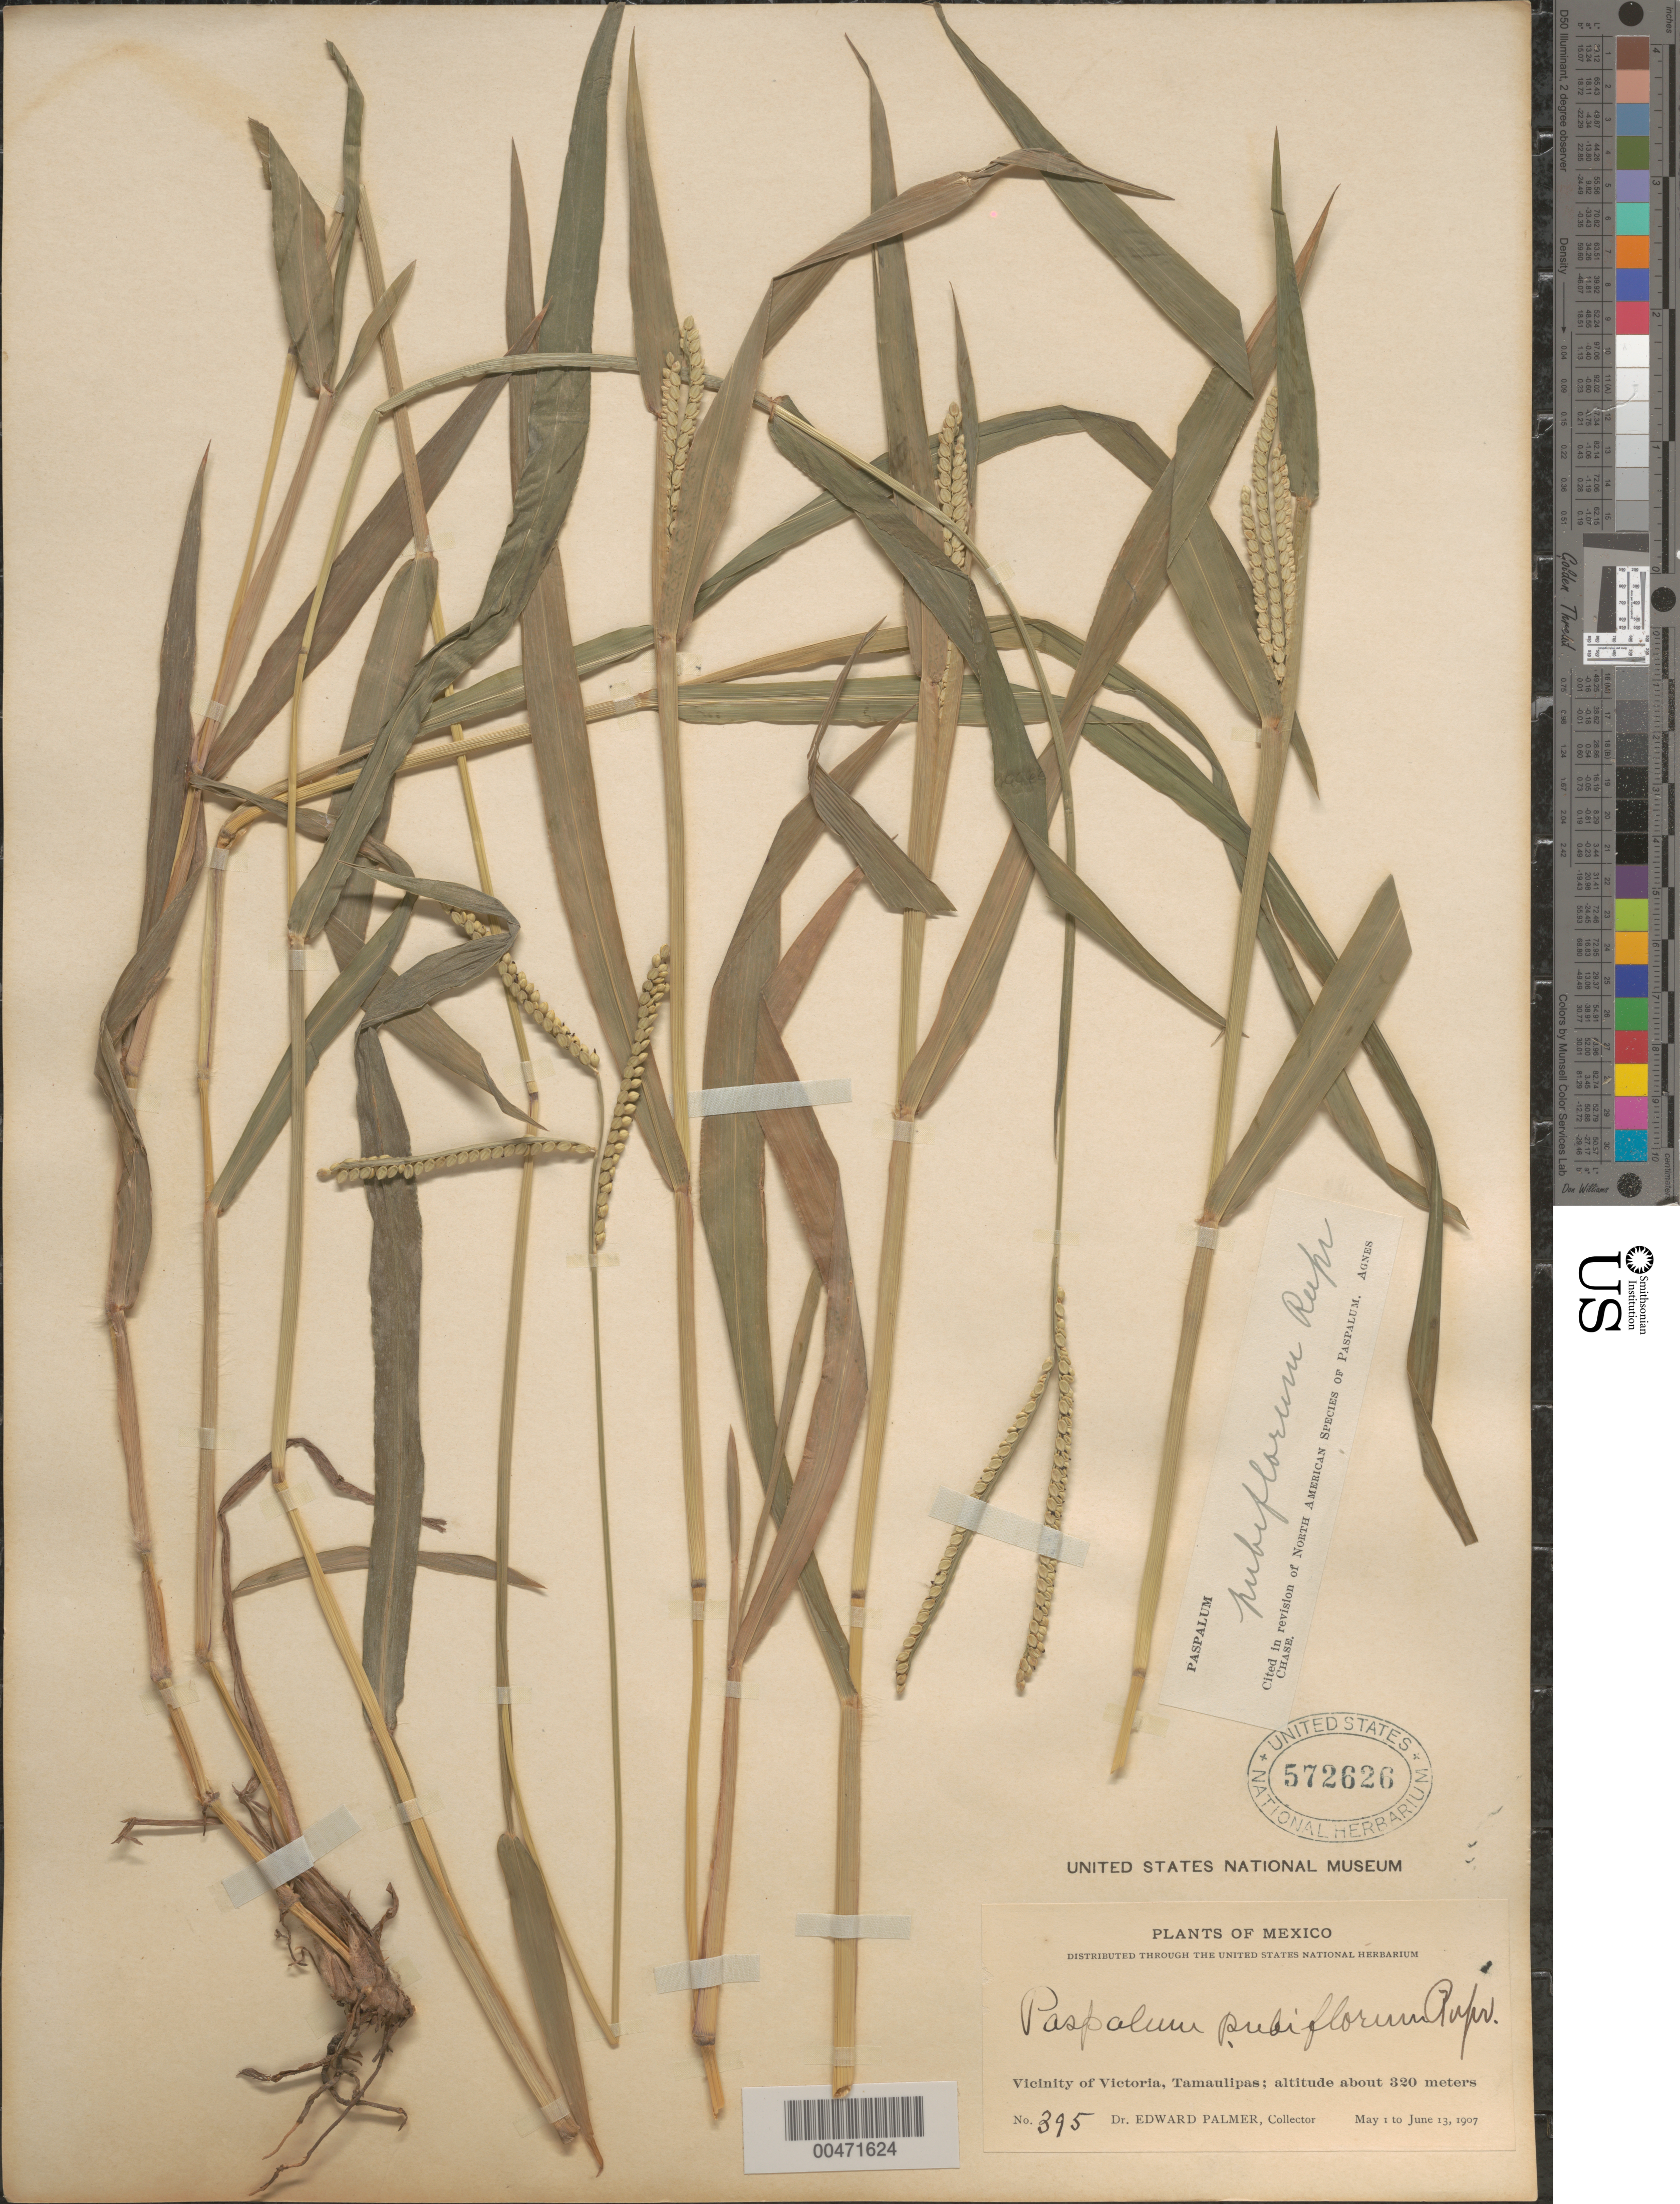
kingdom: Plantae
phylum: Tracheophyta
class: Liliopsida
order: Poales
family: Poaceae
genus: Paspalum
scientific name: Paspalum pubiflorum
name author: Rupr. ex E. Fourn.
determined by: Chase, [M.] Agnes, (US)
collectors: E. Palmer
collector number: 395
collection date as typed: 1 May 1907 to 13 Jun 1907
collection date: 1907-05-01/1907-06-13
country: Mexico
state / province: Tamaulipas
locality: Vicinity of Victoria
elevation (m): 320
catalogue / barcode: US 572626